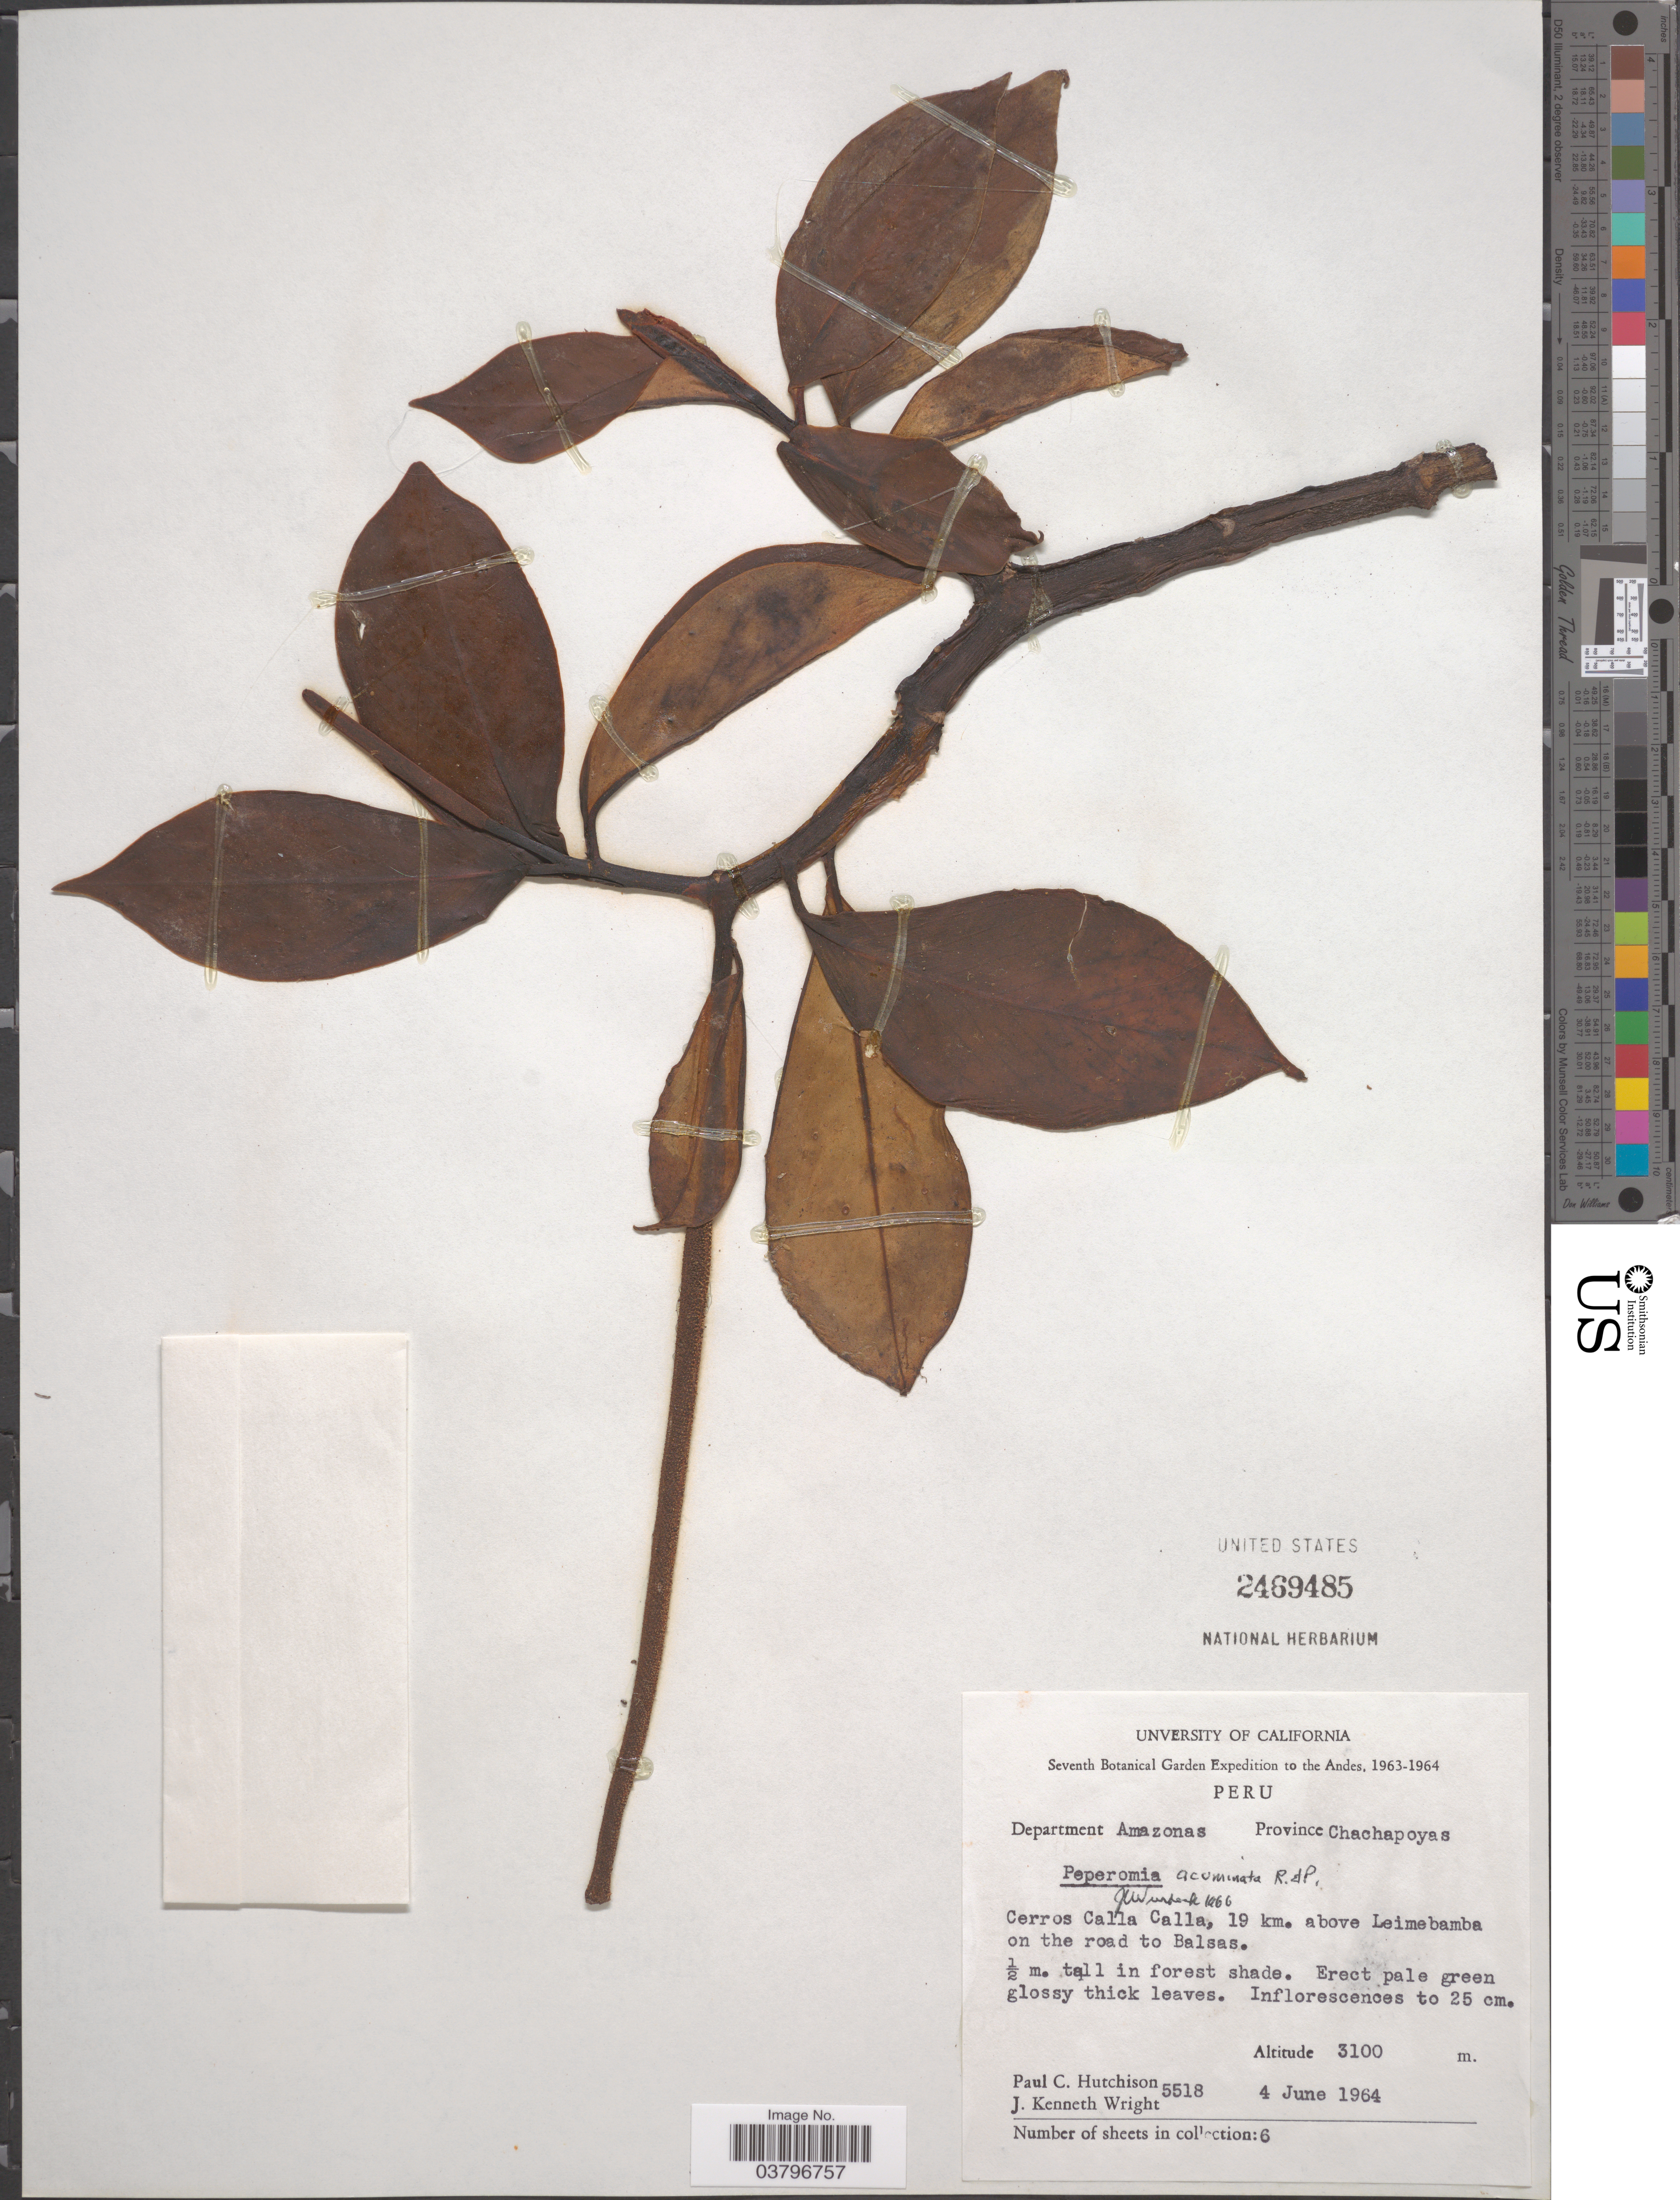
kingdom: Plantae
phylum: Tracheophyta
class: Magnoliopsida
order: Piperales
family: Piperaceae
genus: Peperomia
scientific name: Peperomia acuminata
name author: Ruiz & Pav.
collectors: P. C. Hutchison & J. K. Wright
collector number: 5518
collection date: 1964-06-04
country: Peru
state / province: Amazonas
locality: Andes. Department Amazonas. Province Chachapoyas. Cerro Calla Calla, 19 km. above Leimebamba on the road to Balsas.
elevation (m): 3100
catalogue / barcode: US 2469485